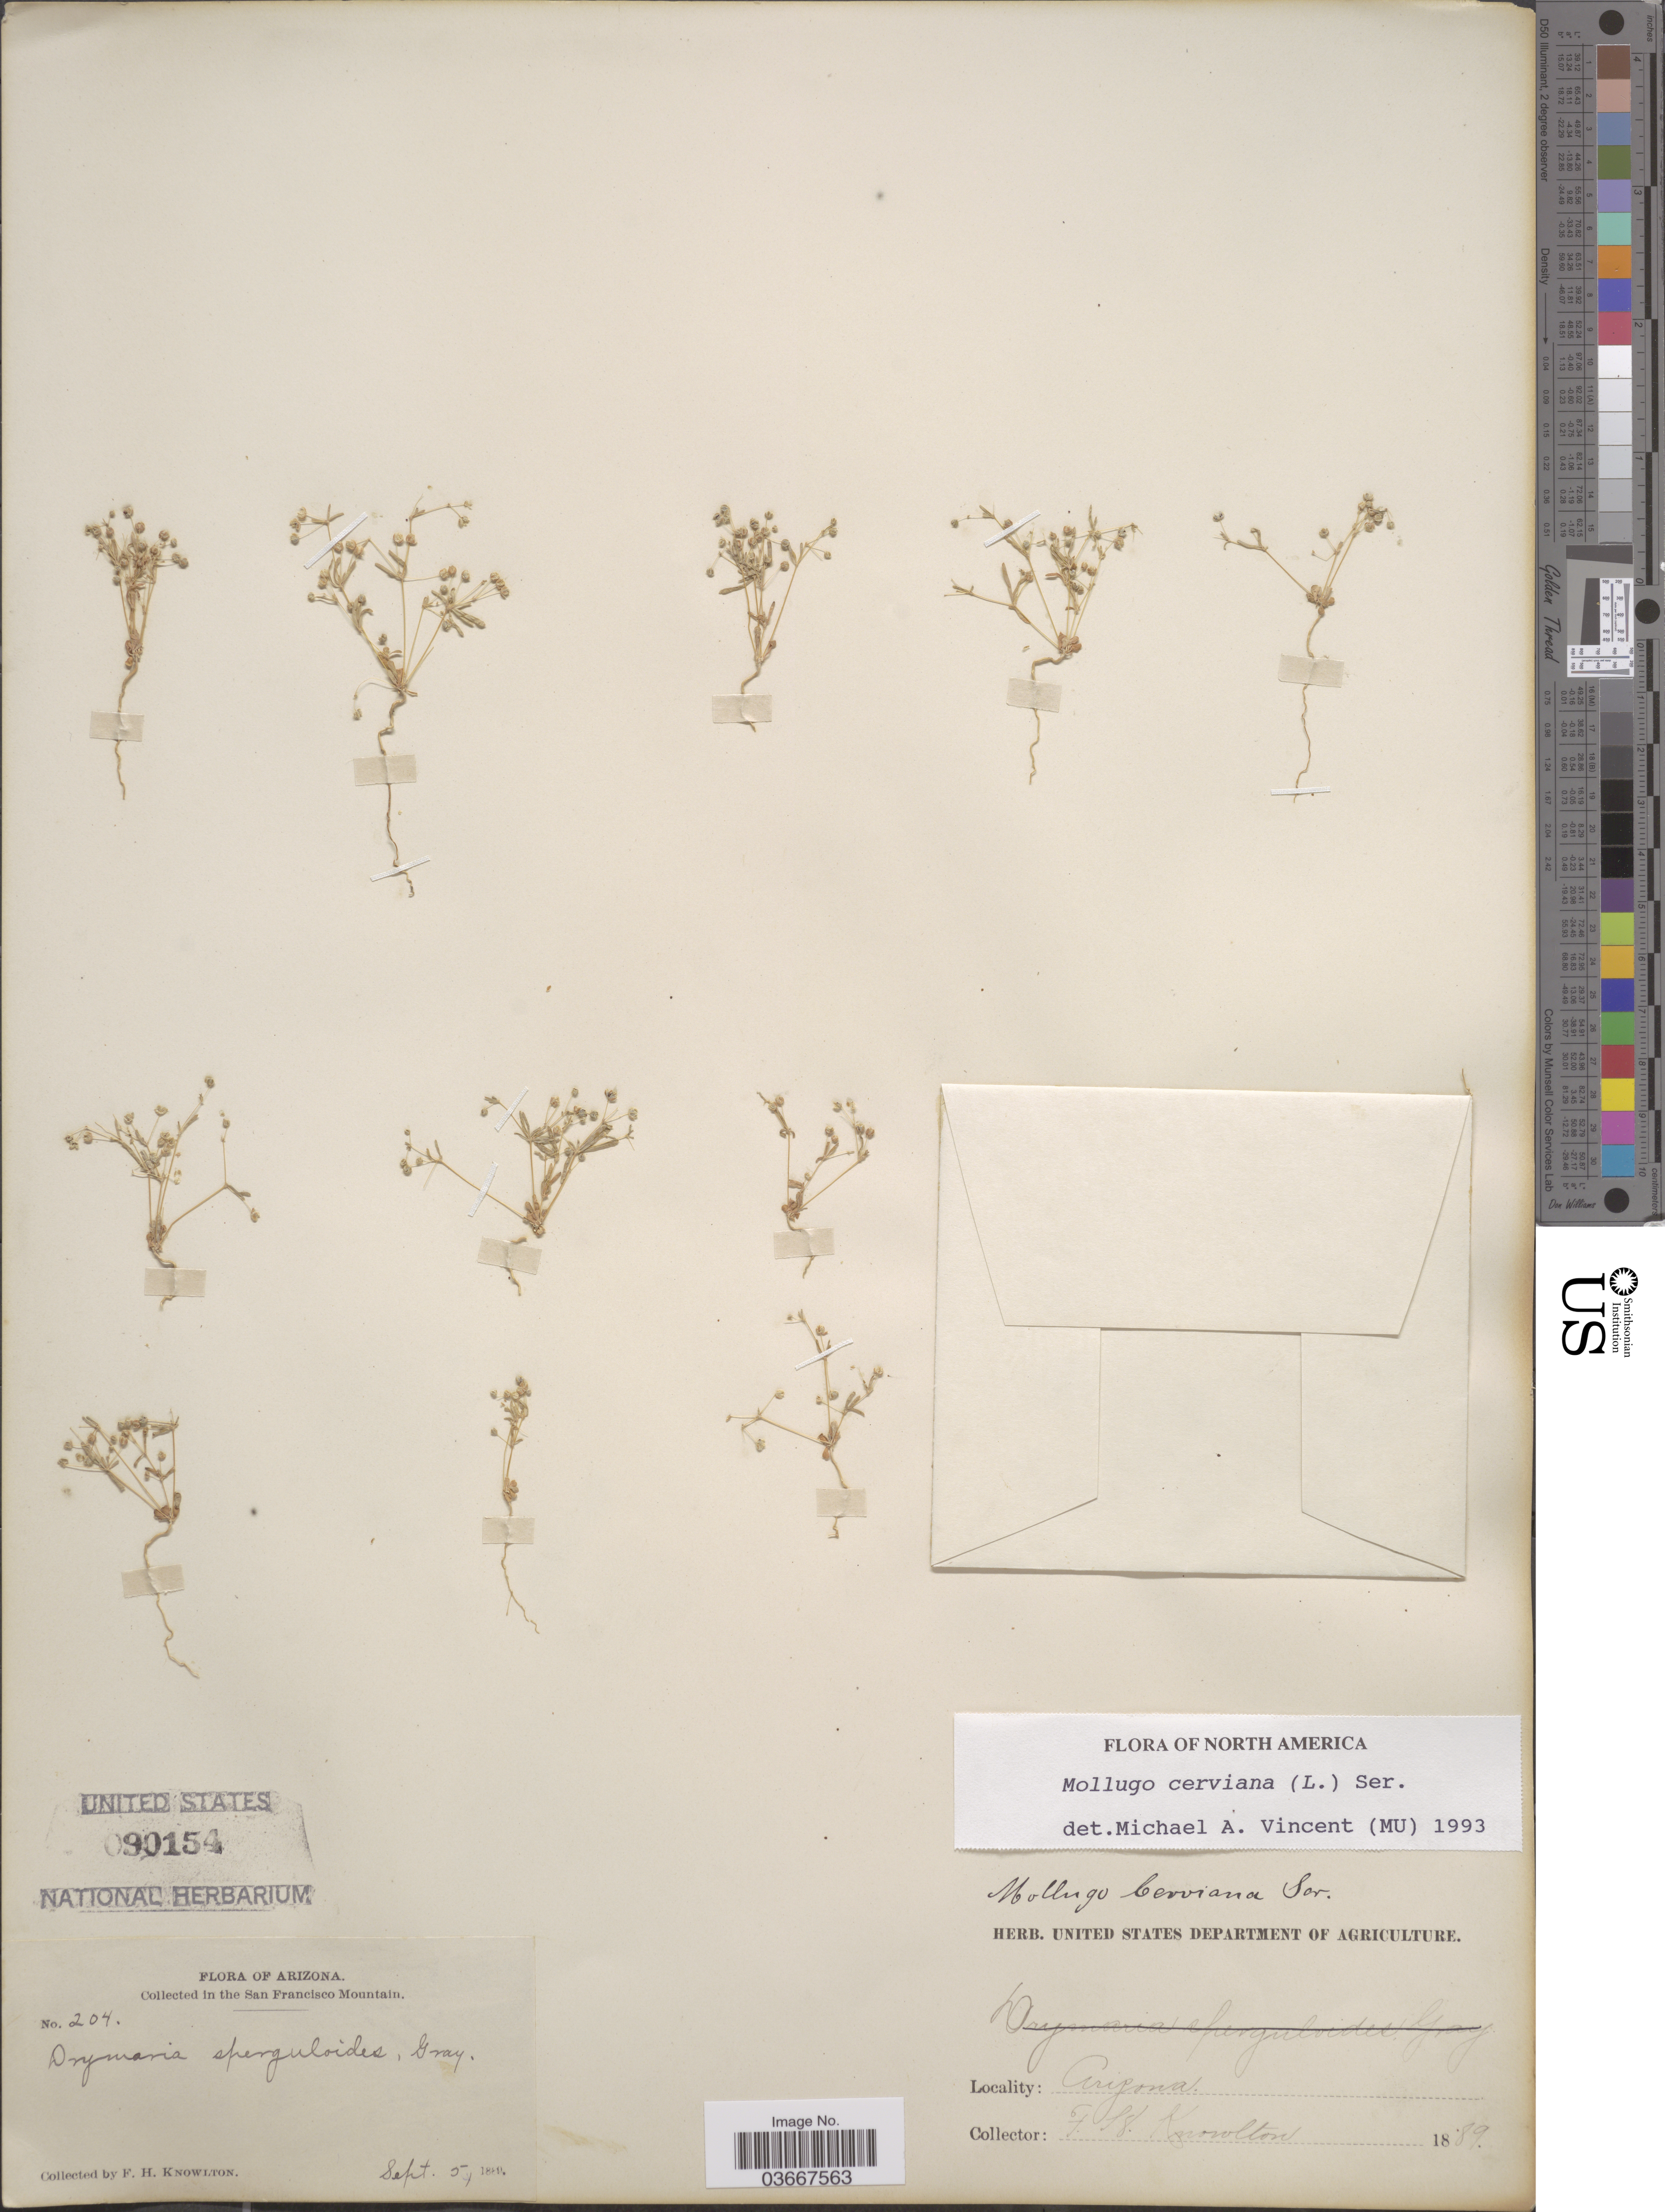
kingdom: Plantae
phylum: Tracheophyta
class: Magnoliopsida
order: Caryophyllales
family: Molluginaceae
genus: Hypertelis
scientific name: Hypertelis umbellata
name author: (Forssk.) Thulin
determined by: Strong, Mark T., (BOT), Smithsonian Institution - National Museum of Natural History (UNITED STATES)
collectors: F. H. Knowlton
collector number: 204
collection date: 1889-09-05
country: United States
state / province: Arizona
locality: In the San Francisco Mountain.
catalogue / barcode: US 90154